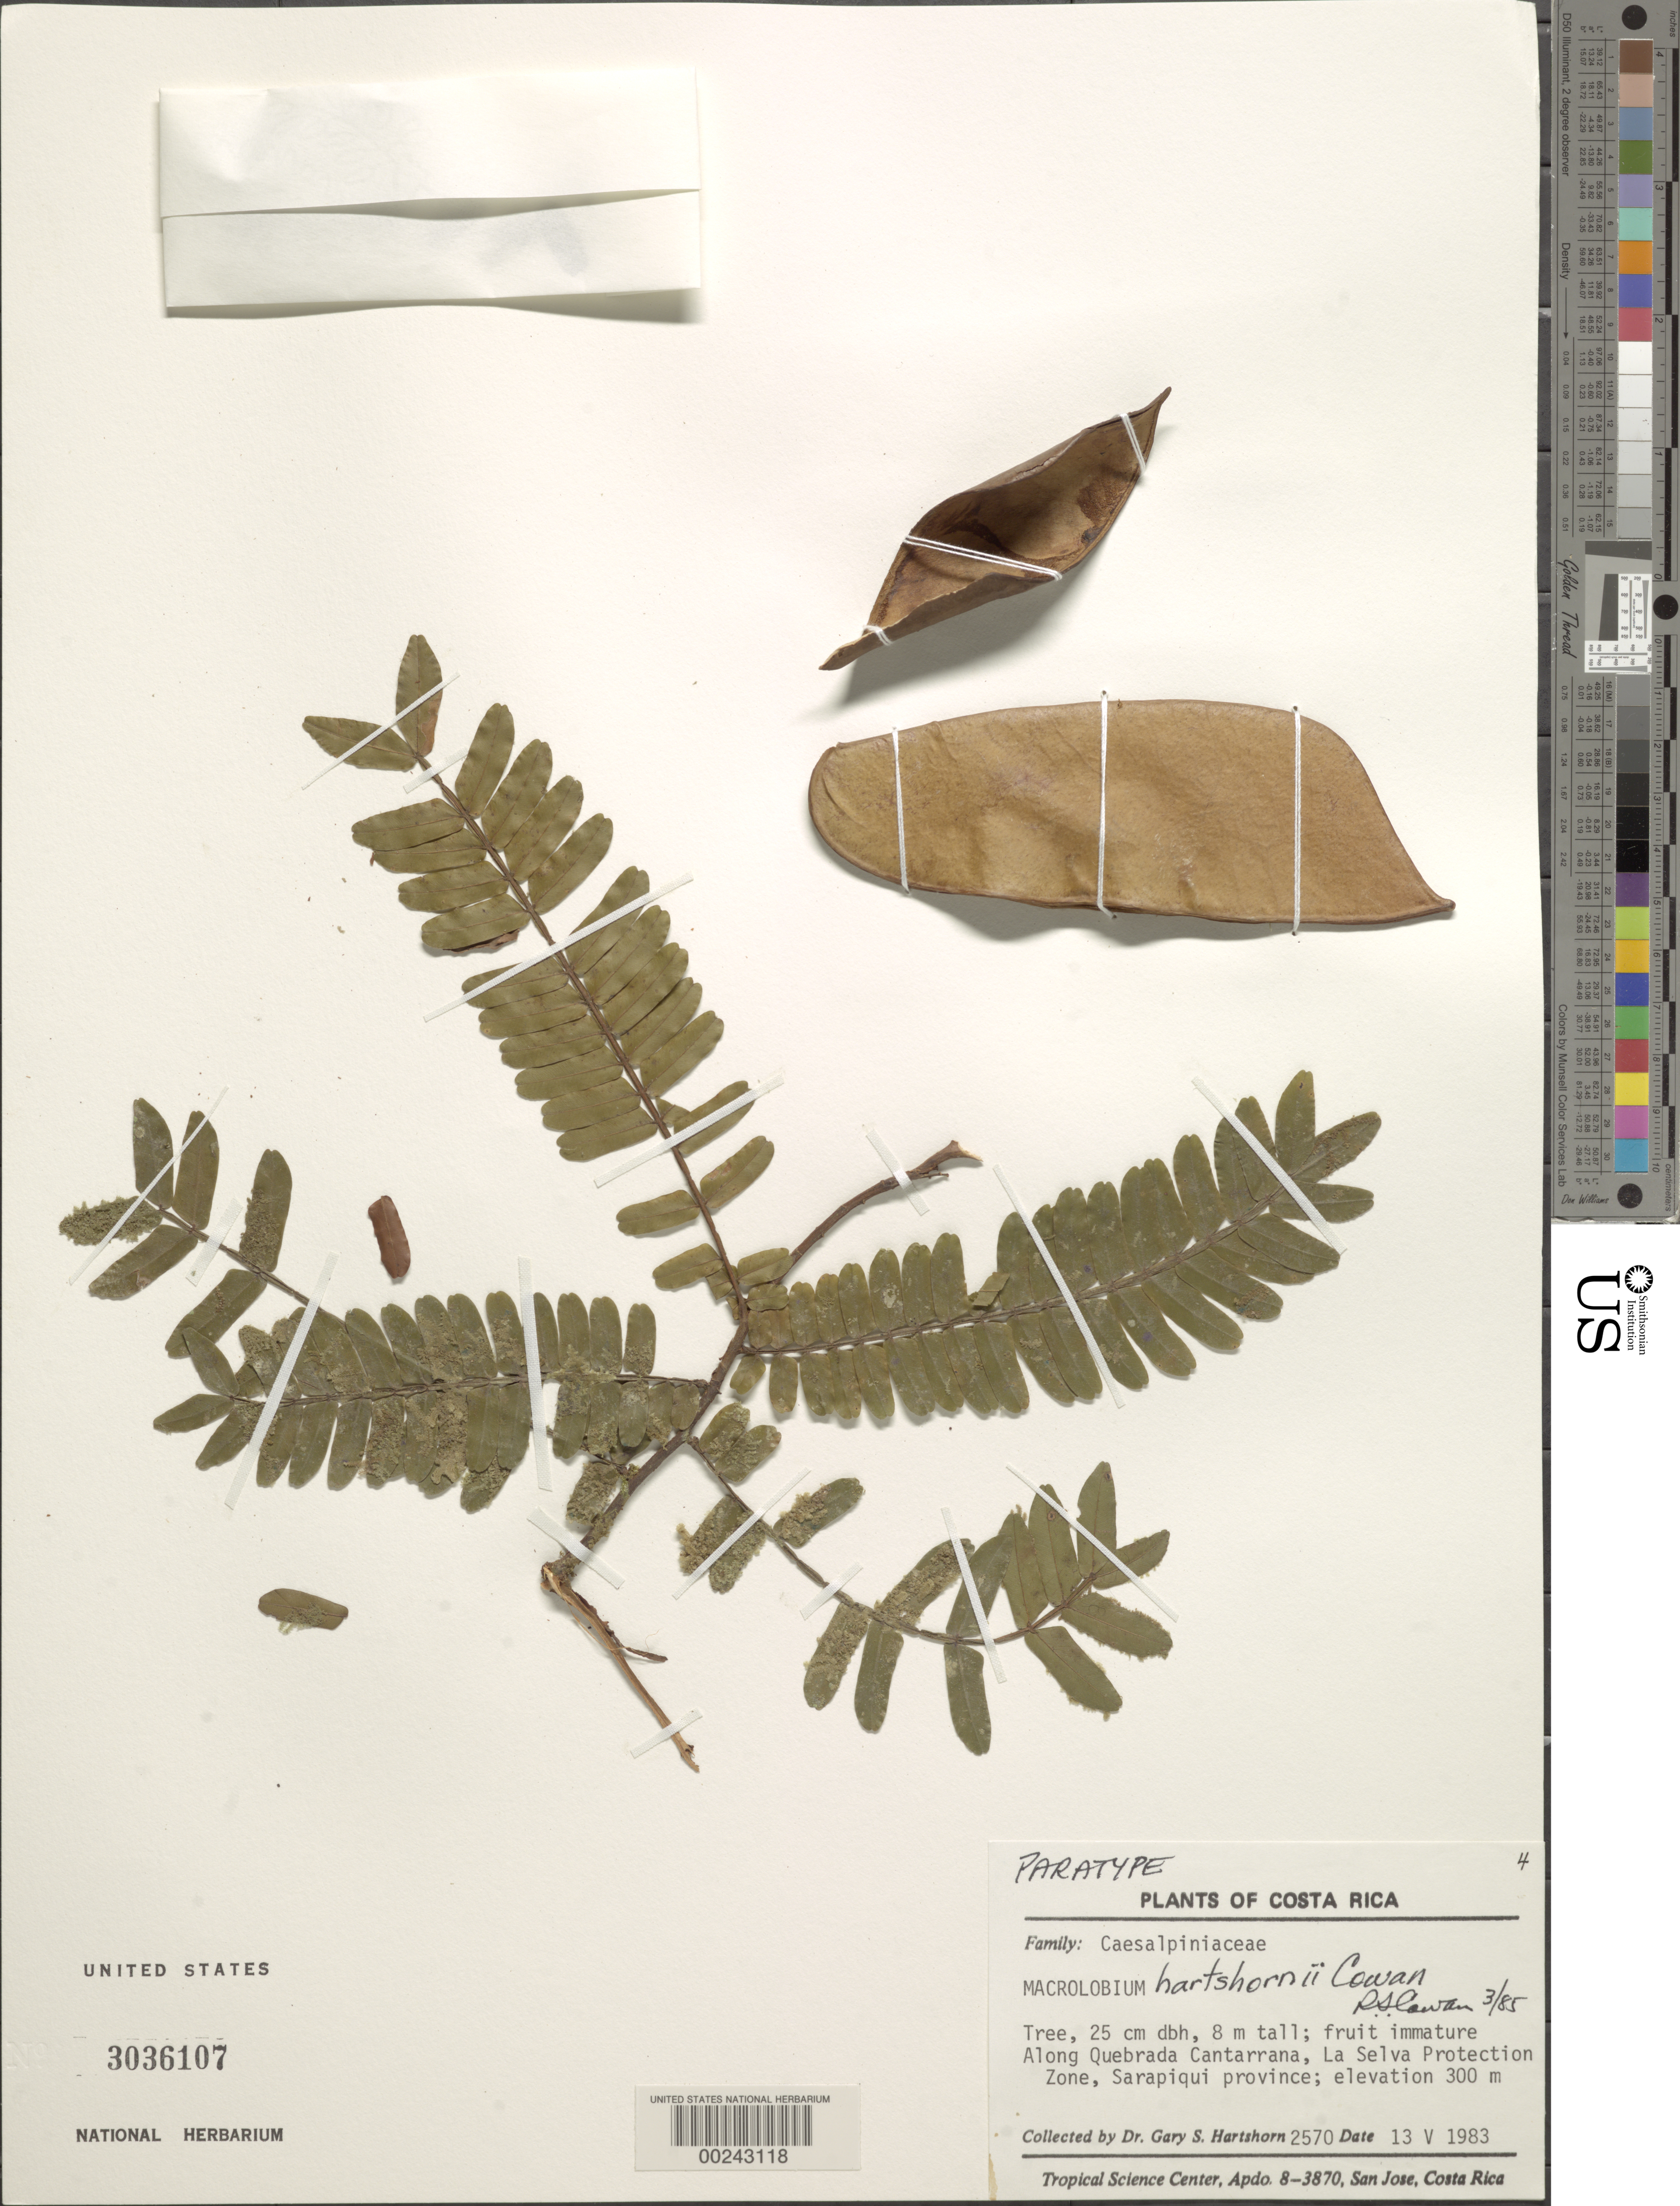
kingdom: Plantae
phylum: Tracheophyta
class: Magnoliopsida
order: Fabales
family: Fabaceae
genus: Macrolobium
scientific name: Macrolobium hartshornii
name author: R.S. Cowan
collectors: J. A. Hart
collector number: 2570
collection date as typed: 13 May 1983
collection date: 1983-05-13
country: Costa Rica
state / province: Heredia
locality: La selva protection zone, along quebrada cantarana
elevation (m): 280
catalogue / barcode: US 3036107